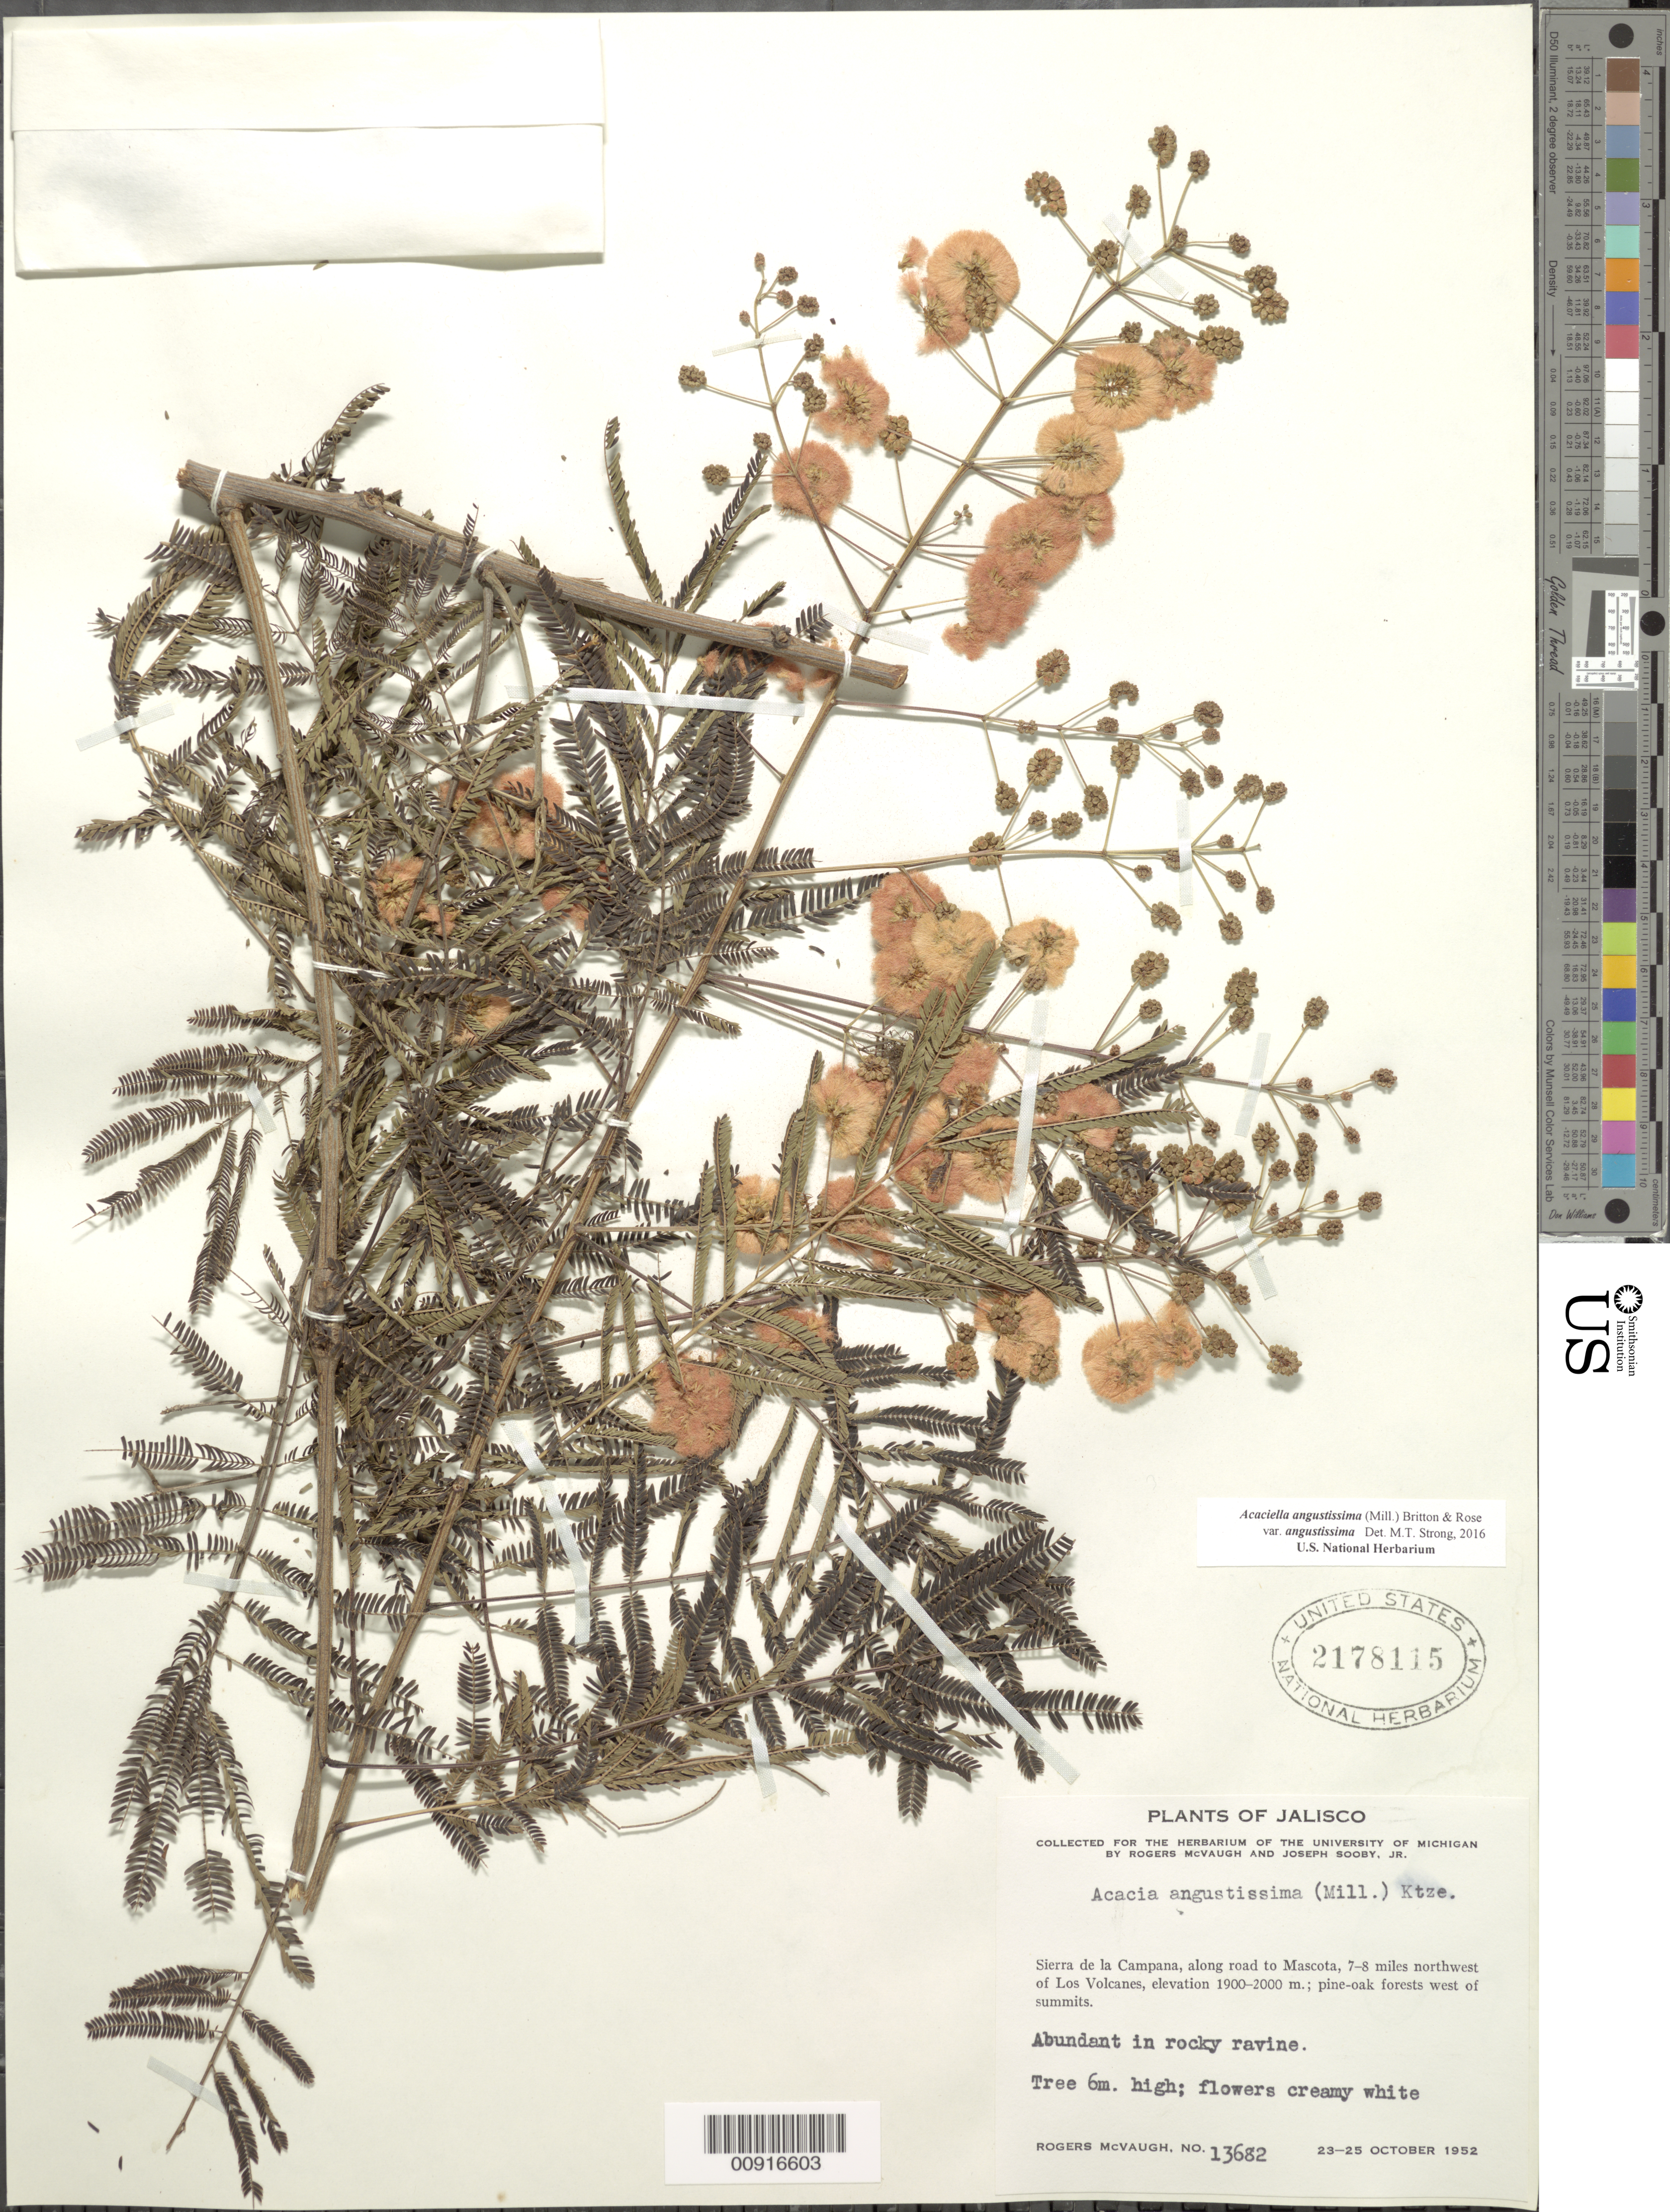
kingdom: Plantae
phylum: Tracheophyta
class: Magnoliopsida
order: Fabales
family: Fabaceae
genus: Acaciella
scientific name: Acaciella angustissima var. angustissima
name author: (Mill.) Britton & Rose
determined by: Strong, M. T., (US), Smithsonian Institution - National Museum of Natural History (UNITED STATES)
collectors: R. McVaugh & J. Sooby Jr.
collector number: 13682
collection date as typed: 23 Oct 1952 to 25 Oct 1952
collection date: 1952-10-23/1952-10-25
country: Mexico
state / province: Jalisco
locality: Sierra de la Campana, along road to Mascota, 7-8 miles northwest of Los Volcanes.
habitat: Abundat in rocky ravine. Pine-oak forests west of summits.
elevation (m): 2000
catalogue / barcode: US 2178115